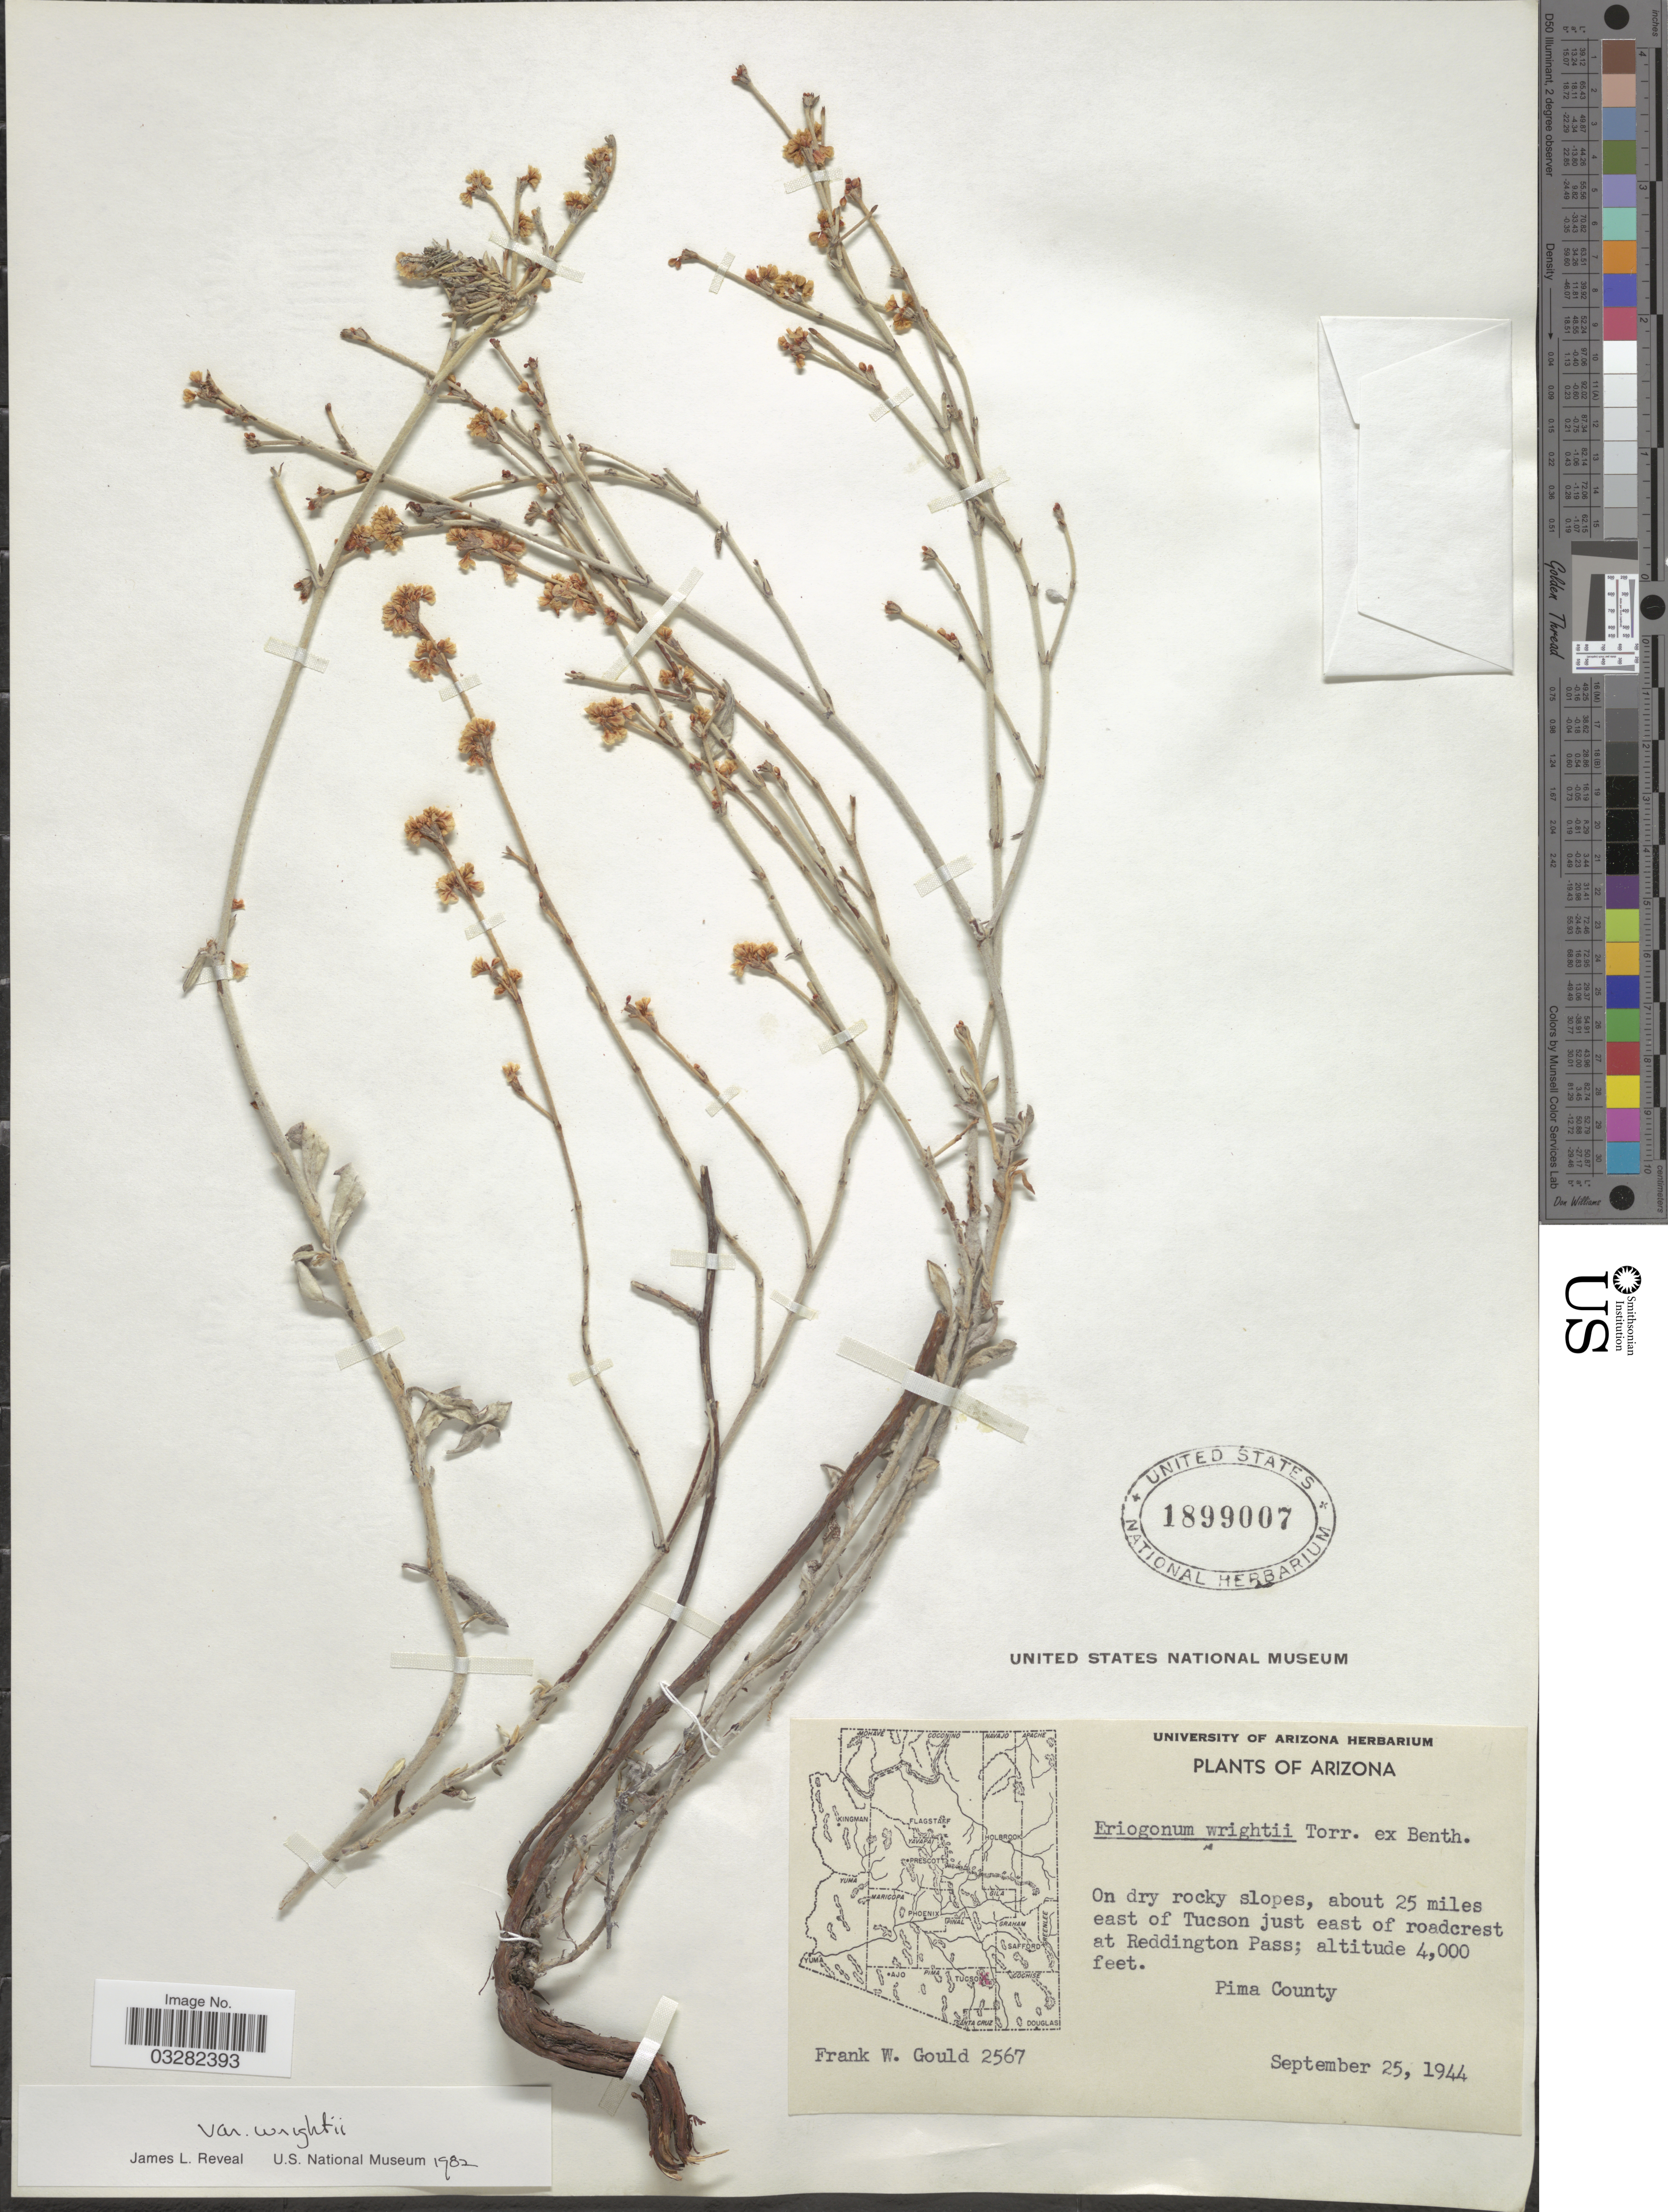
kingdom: Plantae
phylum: Tracheophyta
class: Magnoliopsida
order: Caryophyllales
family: Polygonaceae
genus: Eriogonum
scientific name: Eriogonum wrightii var. wrightii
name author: Torr. ex Benth.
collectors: F. W. Gould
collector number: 2567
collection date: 1944-09-25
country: United States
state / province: Arizona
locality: On dry rocky slopes, about 25 miles east of Tucson just east of roadcrest at Reddington Pass. Pima County.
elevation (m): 1219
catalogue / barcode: US 1899007